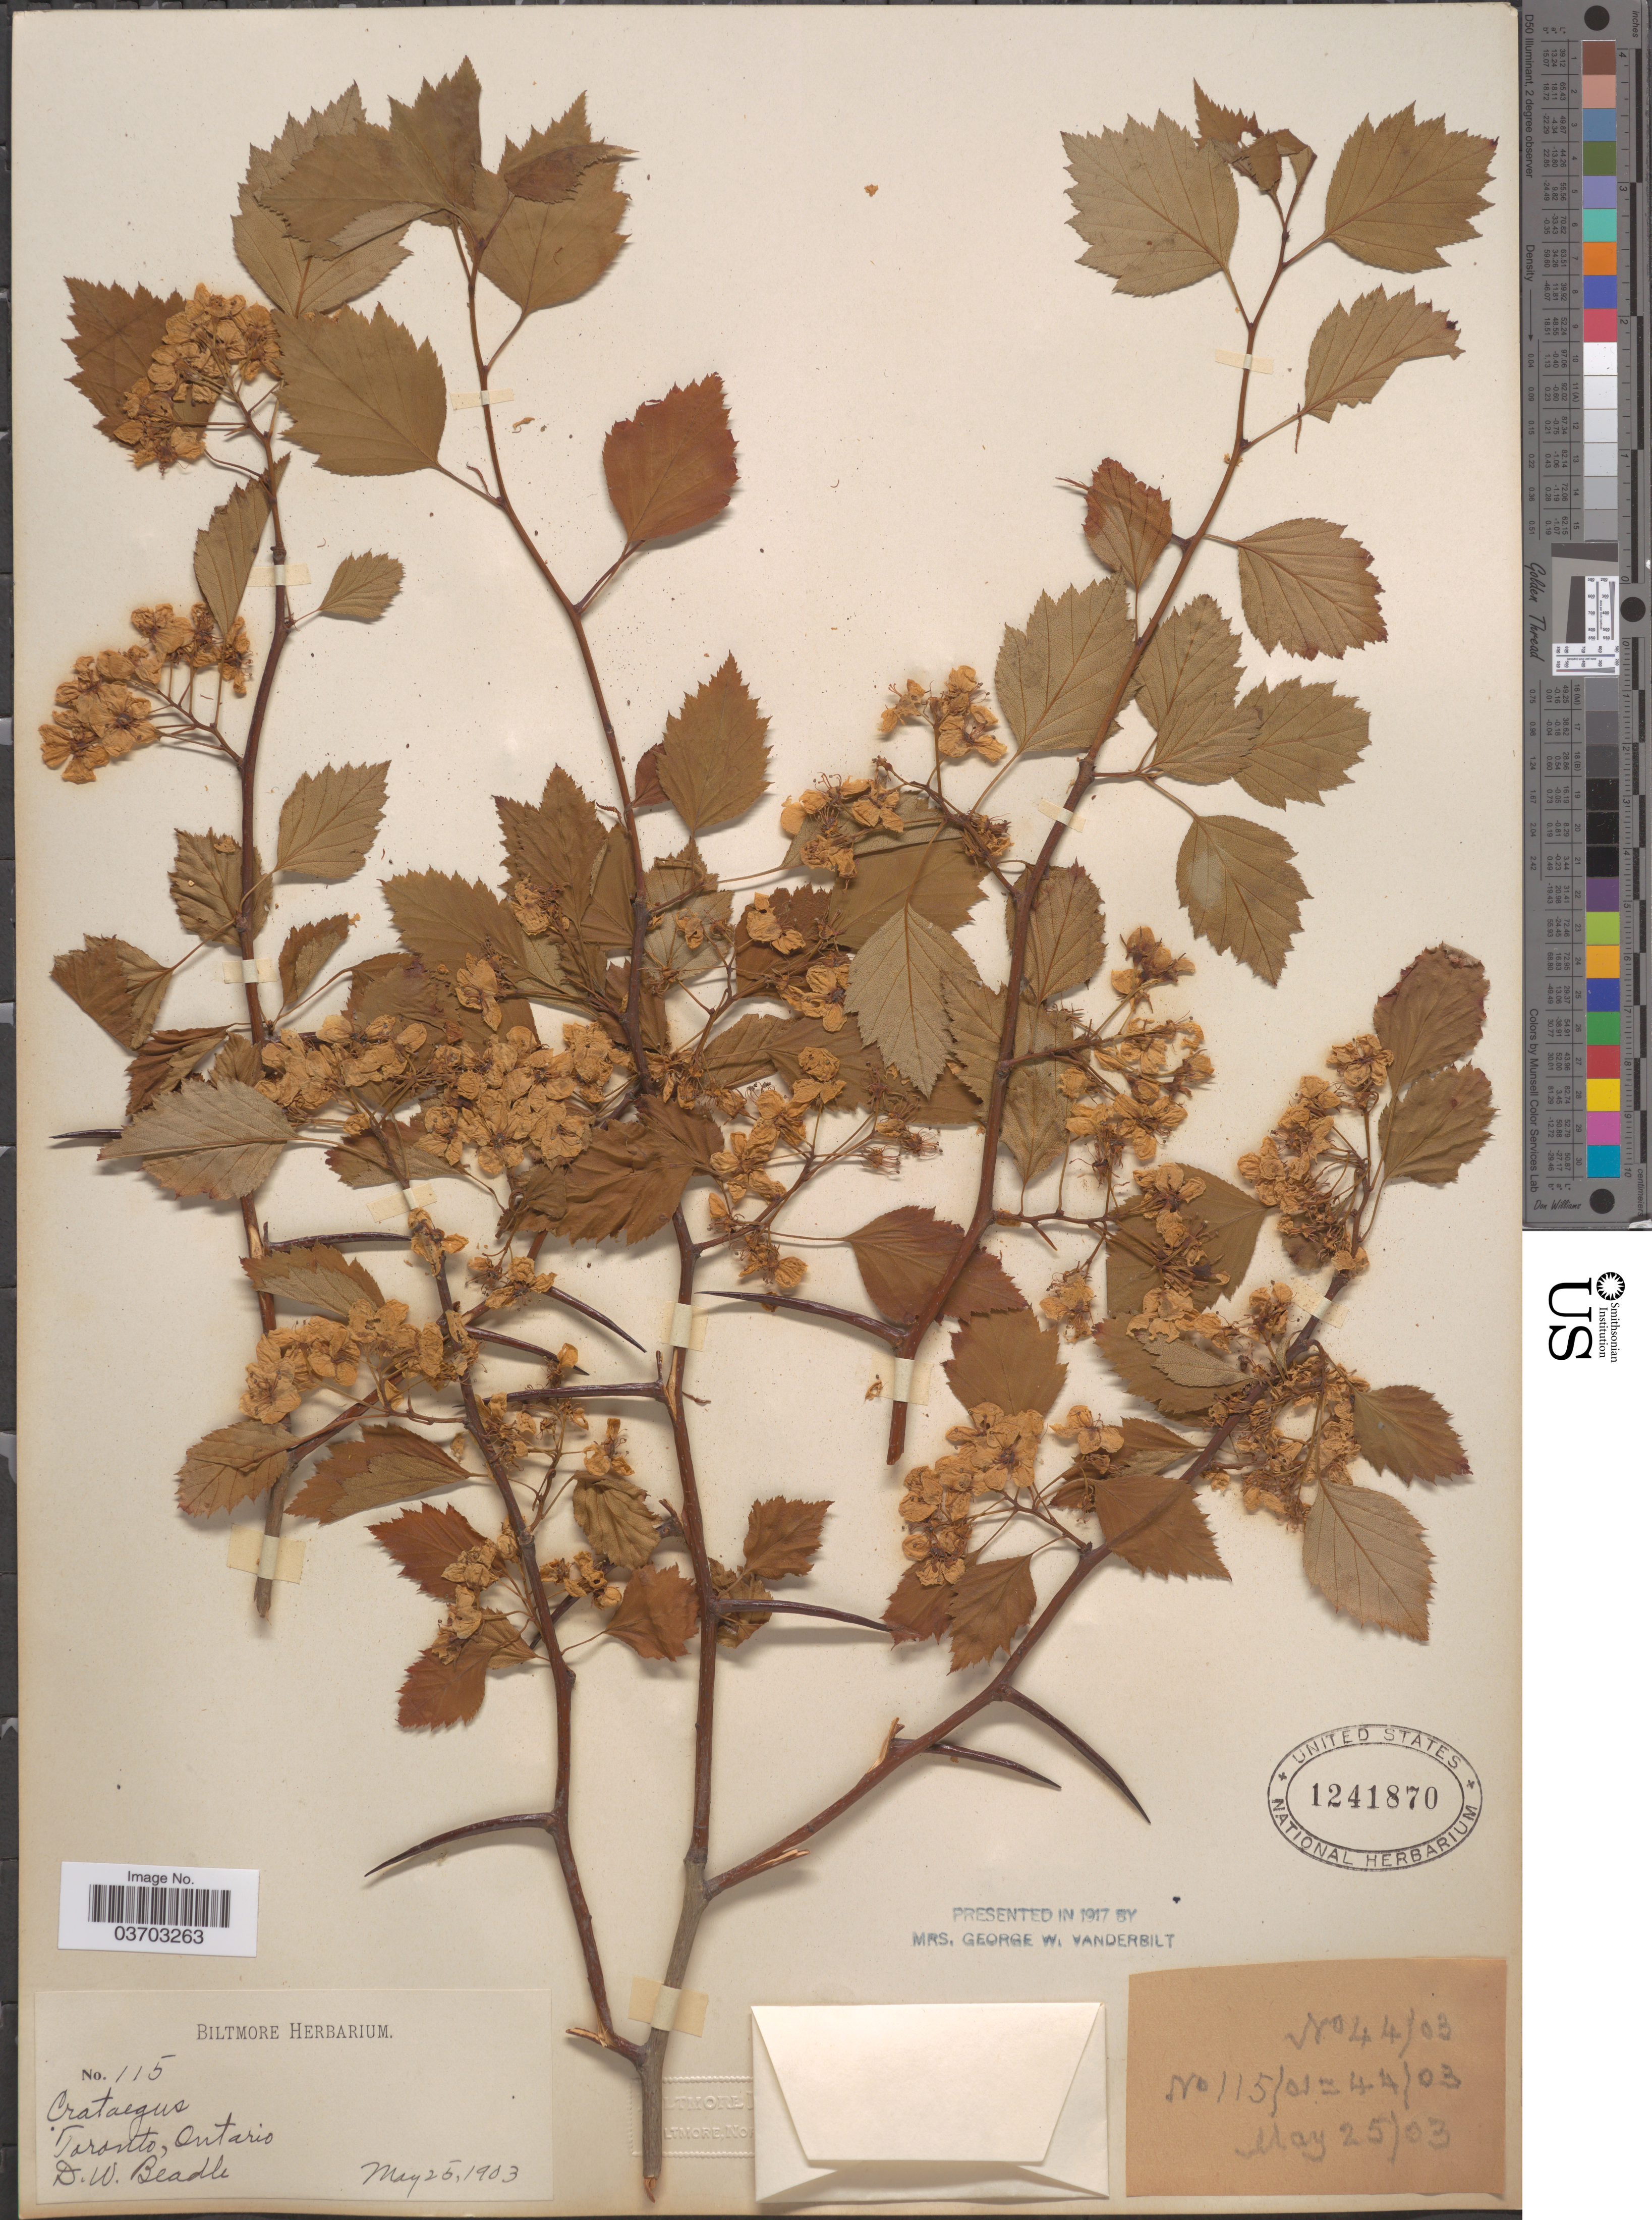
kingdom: Plantae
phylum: Tracheophyta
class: Magnoliopsida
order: Rosales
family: Rosaceae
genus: Crataegus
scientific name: Crataegus sp.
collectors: D. Beadle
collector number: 115/44/03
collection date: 1903-05-25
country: Canada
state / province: Ontario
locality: Toronto.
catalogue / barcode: US 1241870